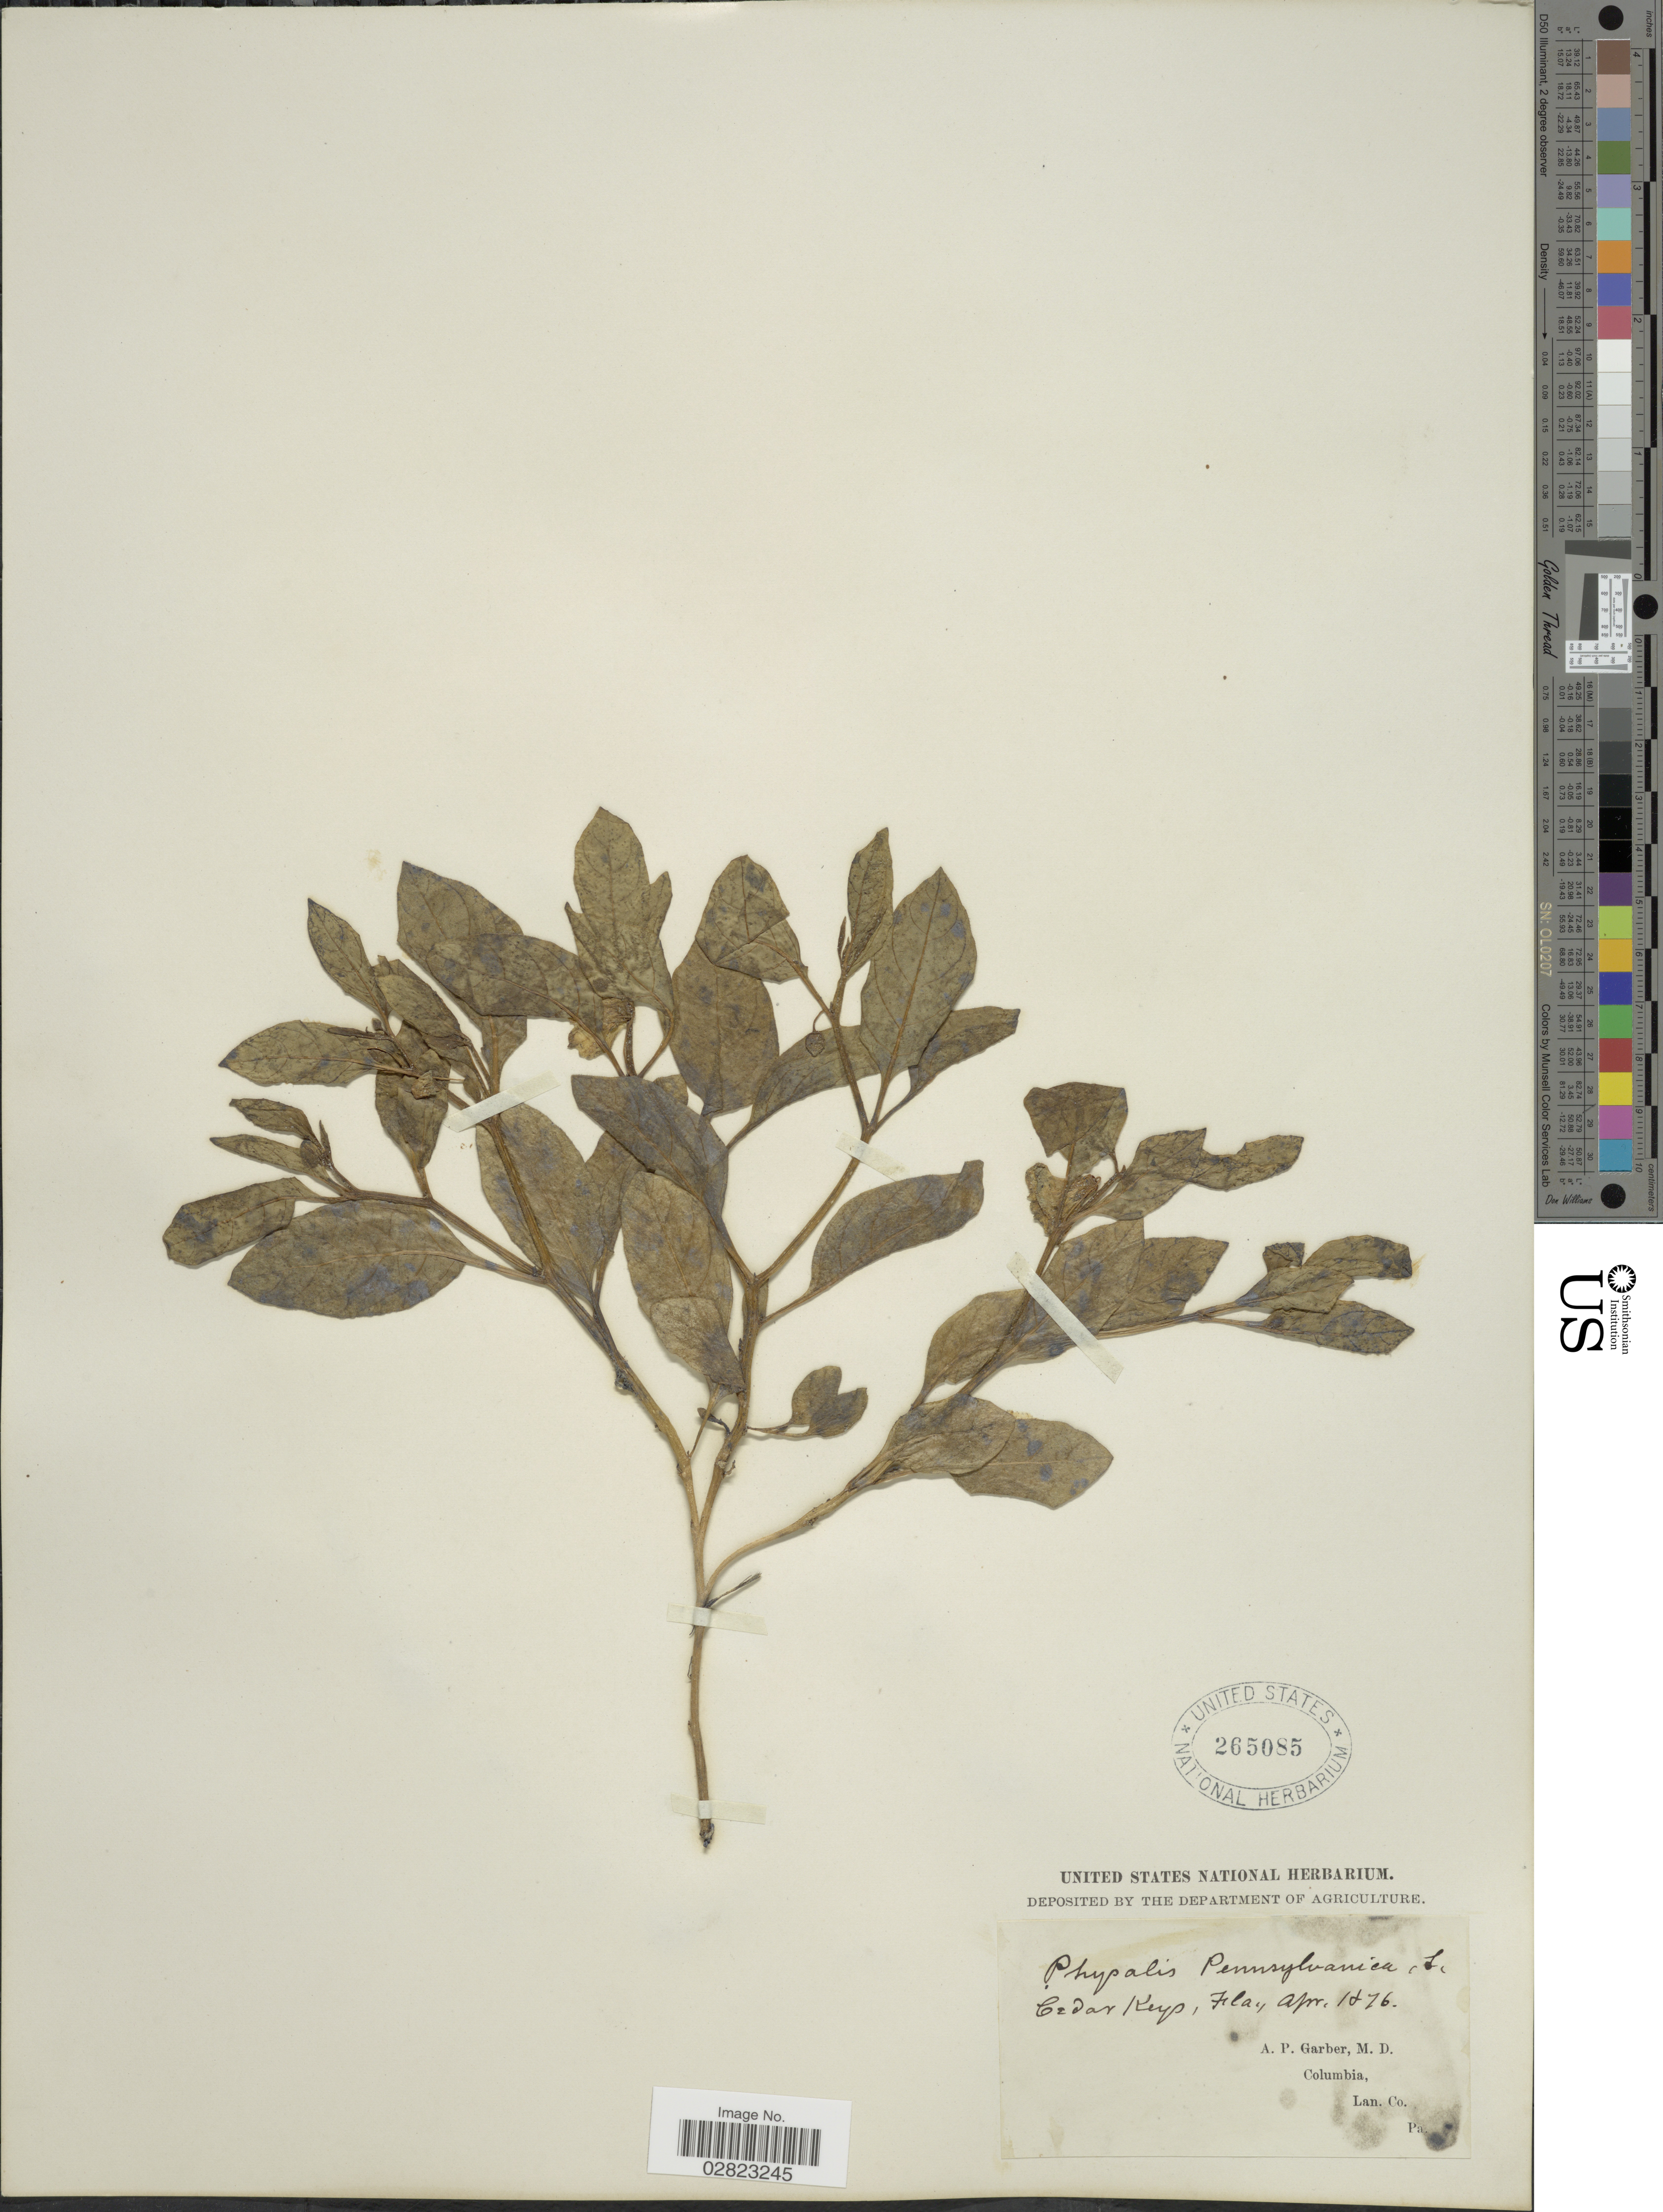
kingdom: Plantae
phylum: Tracheophyta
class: Magnoliopsida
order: Solanales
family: Solanaceae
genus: Physalis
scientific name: Physalis elliottii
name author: Kunze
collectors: A. P. Garber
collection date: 1876-04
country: United States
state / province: Florida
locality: Cedar Keys.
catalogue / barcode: US 265085